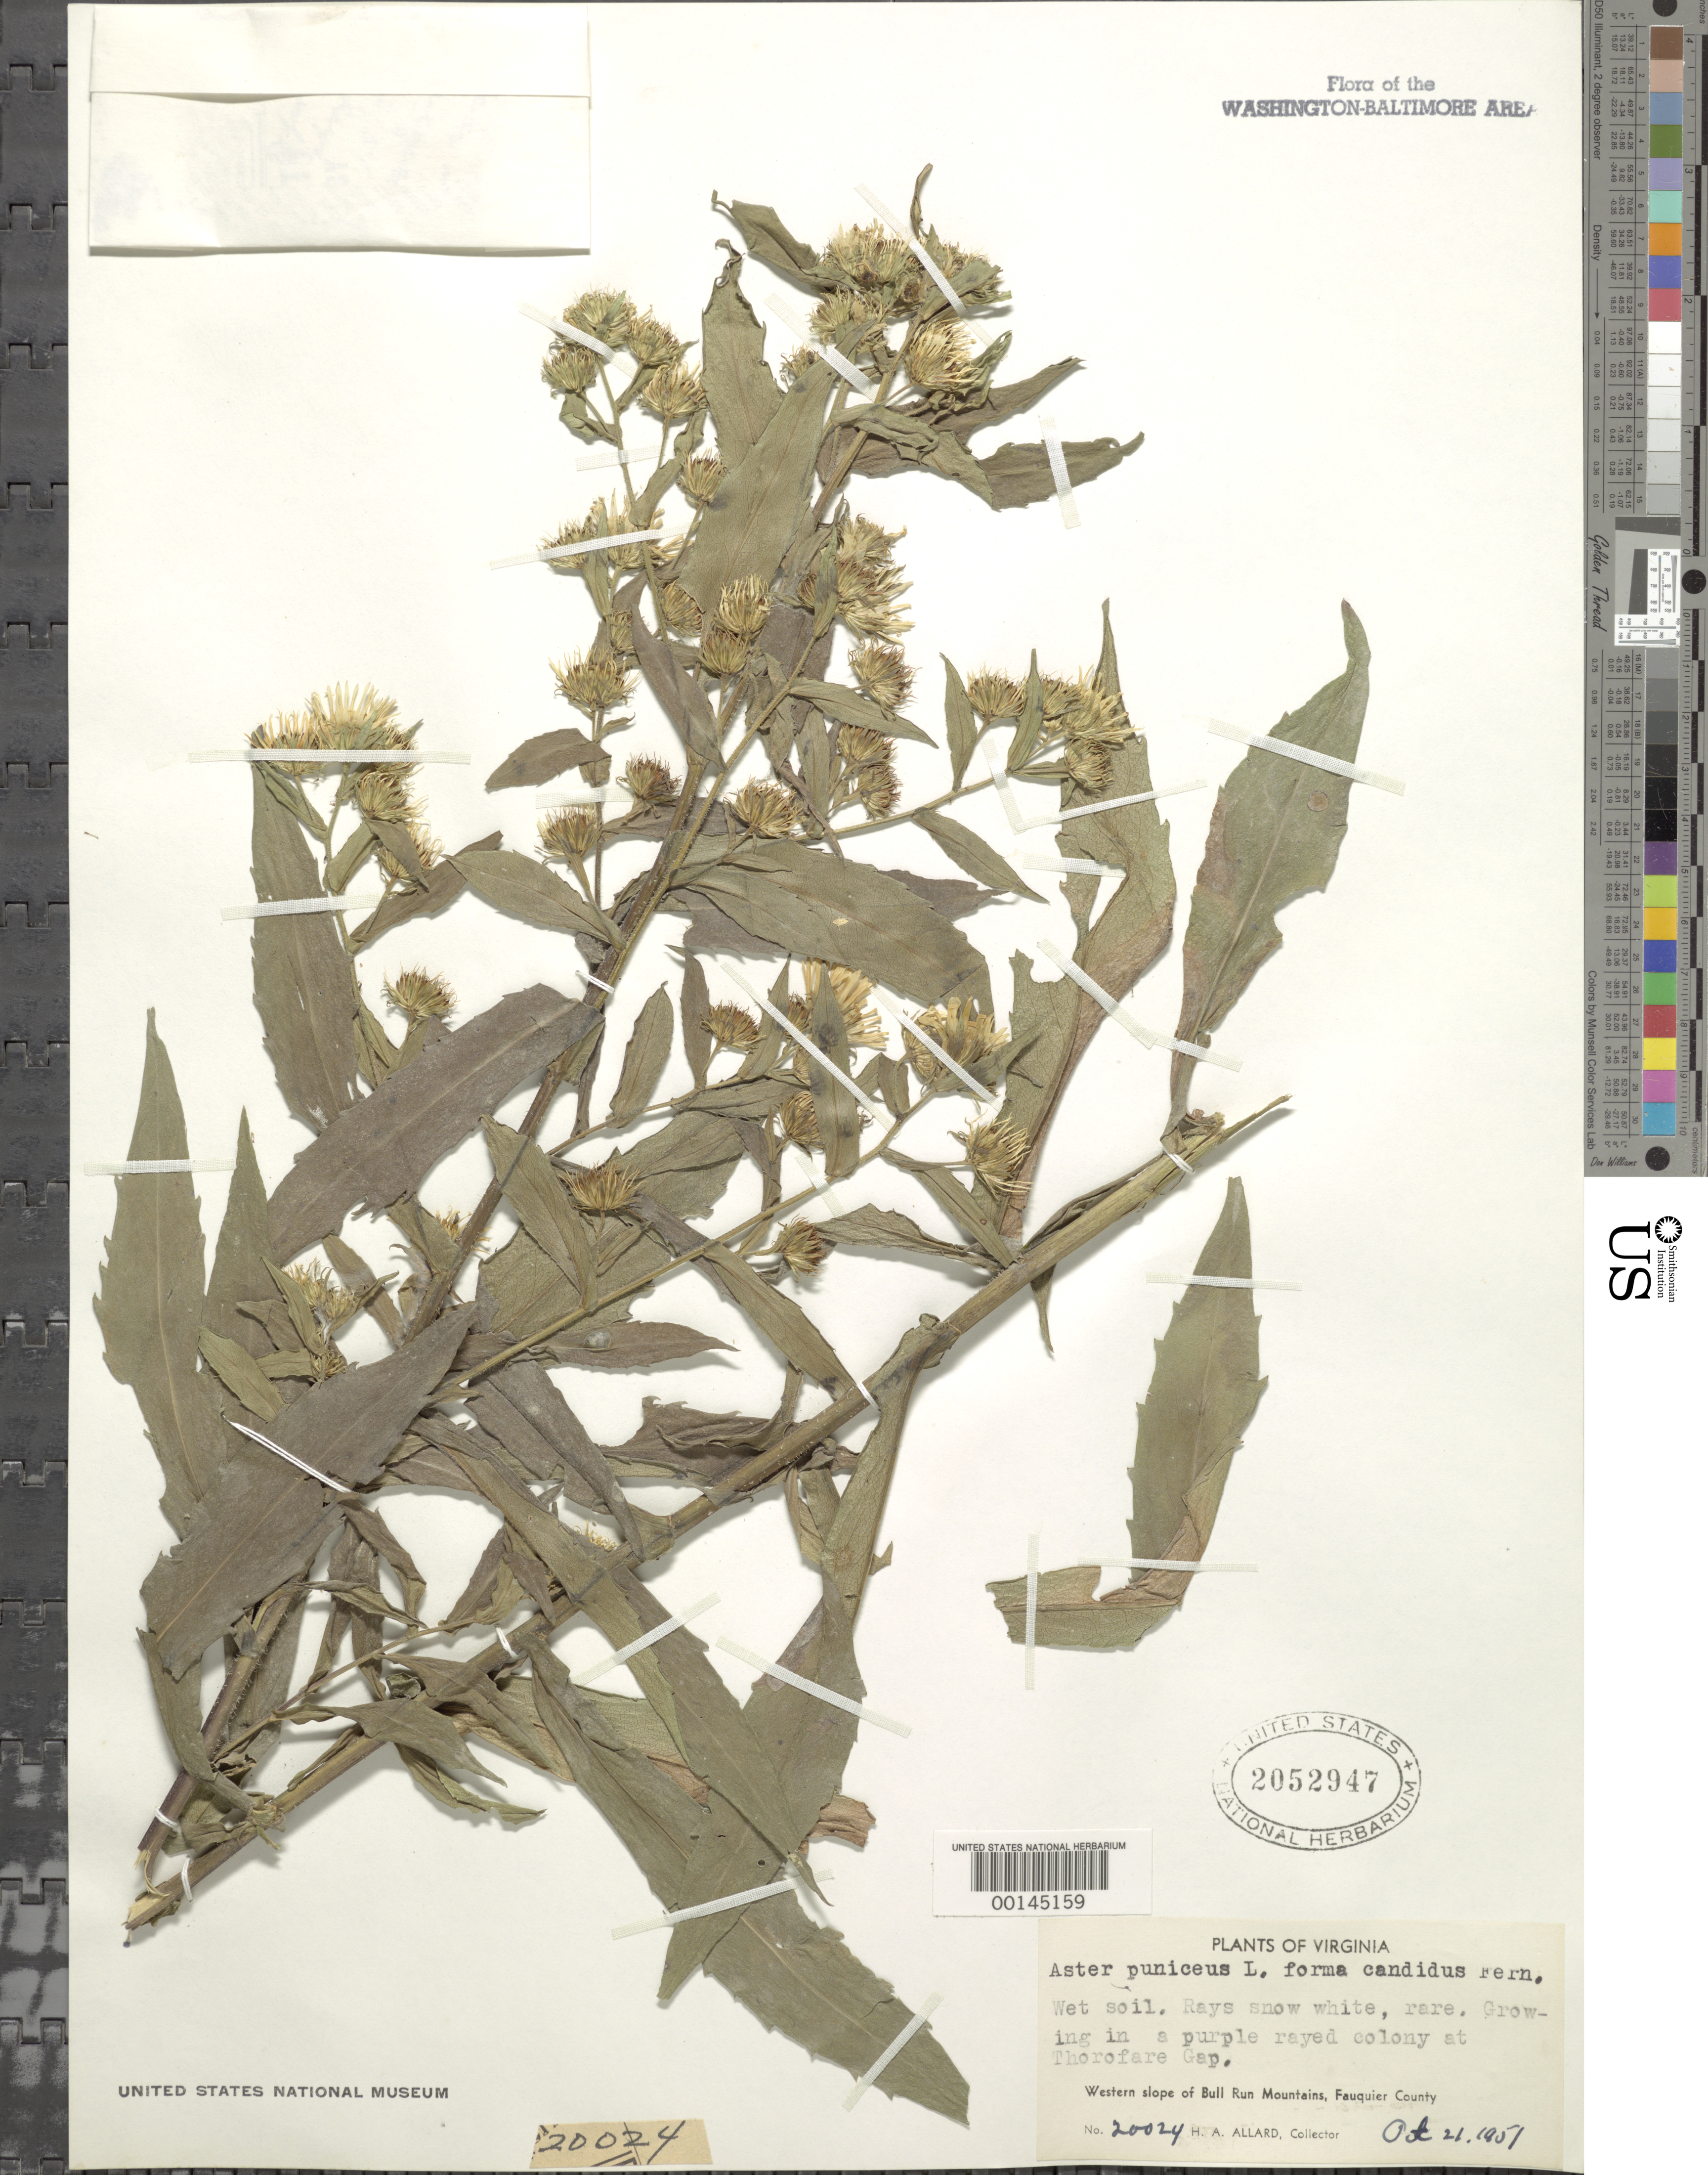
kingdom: Plantae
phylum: Tracheophyta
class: Magnoliopsida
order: Asterales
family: Asteraceae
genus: Symphyotrichum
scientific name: Symphyotrichum puniceum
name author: (L.) Á. Löve & D. Löve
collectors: H. A. Allard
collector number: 20024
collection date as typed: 21 Oct 1951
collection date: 1951-10-21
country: United States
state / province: Virginia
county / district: Fauquier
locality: Thorofare Gap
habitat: Wet soil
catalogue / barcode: US 2052947